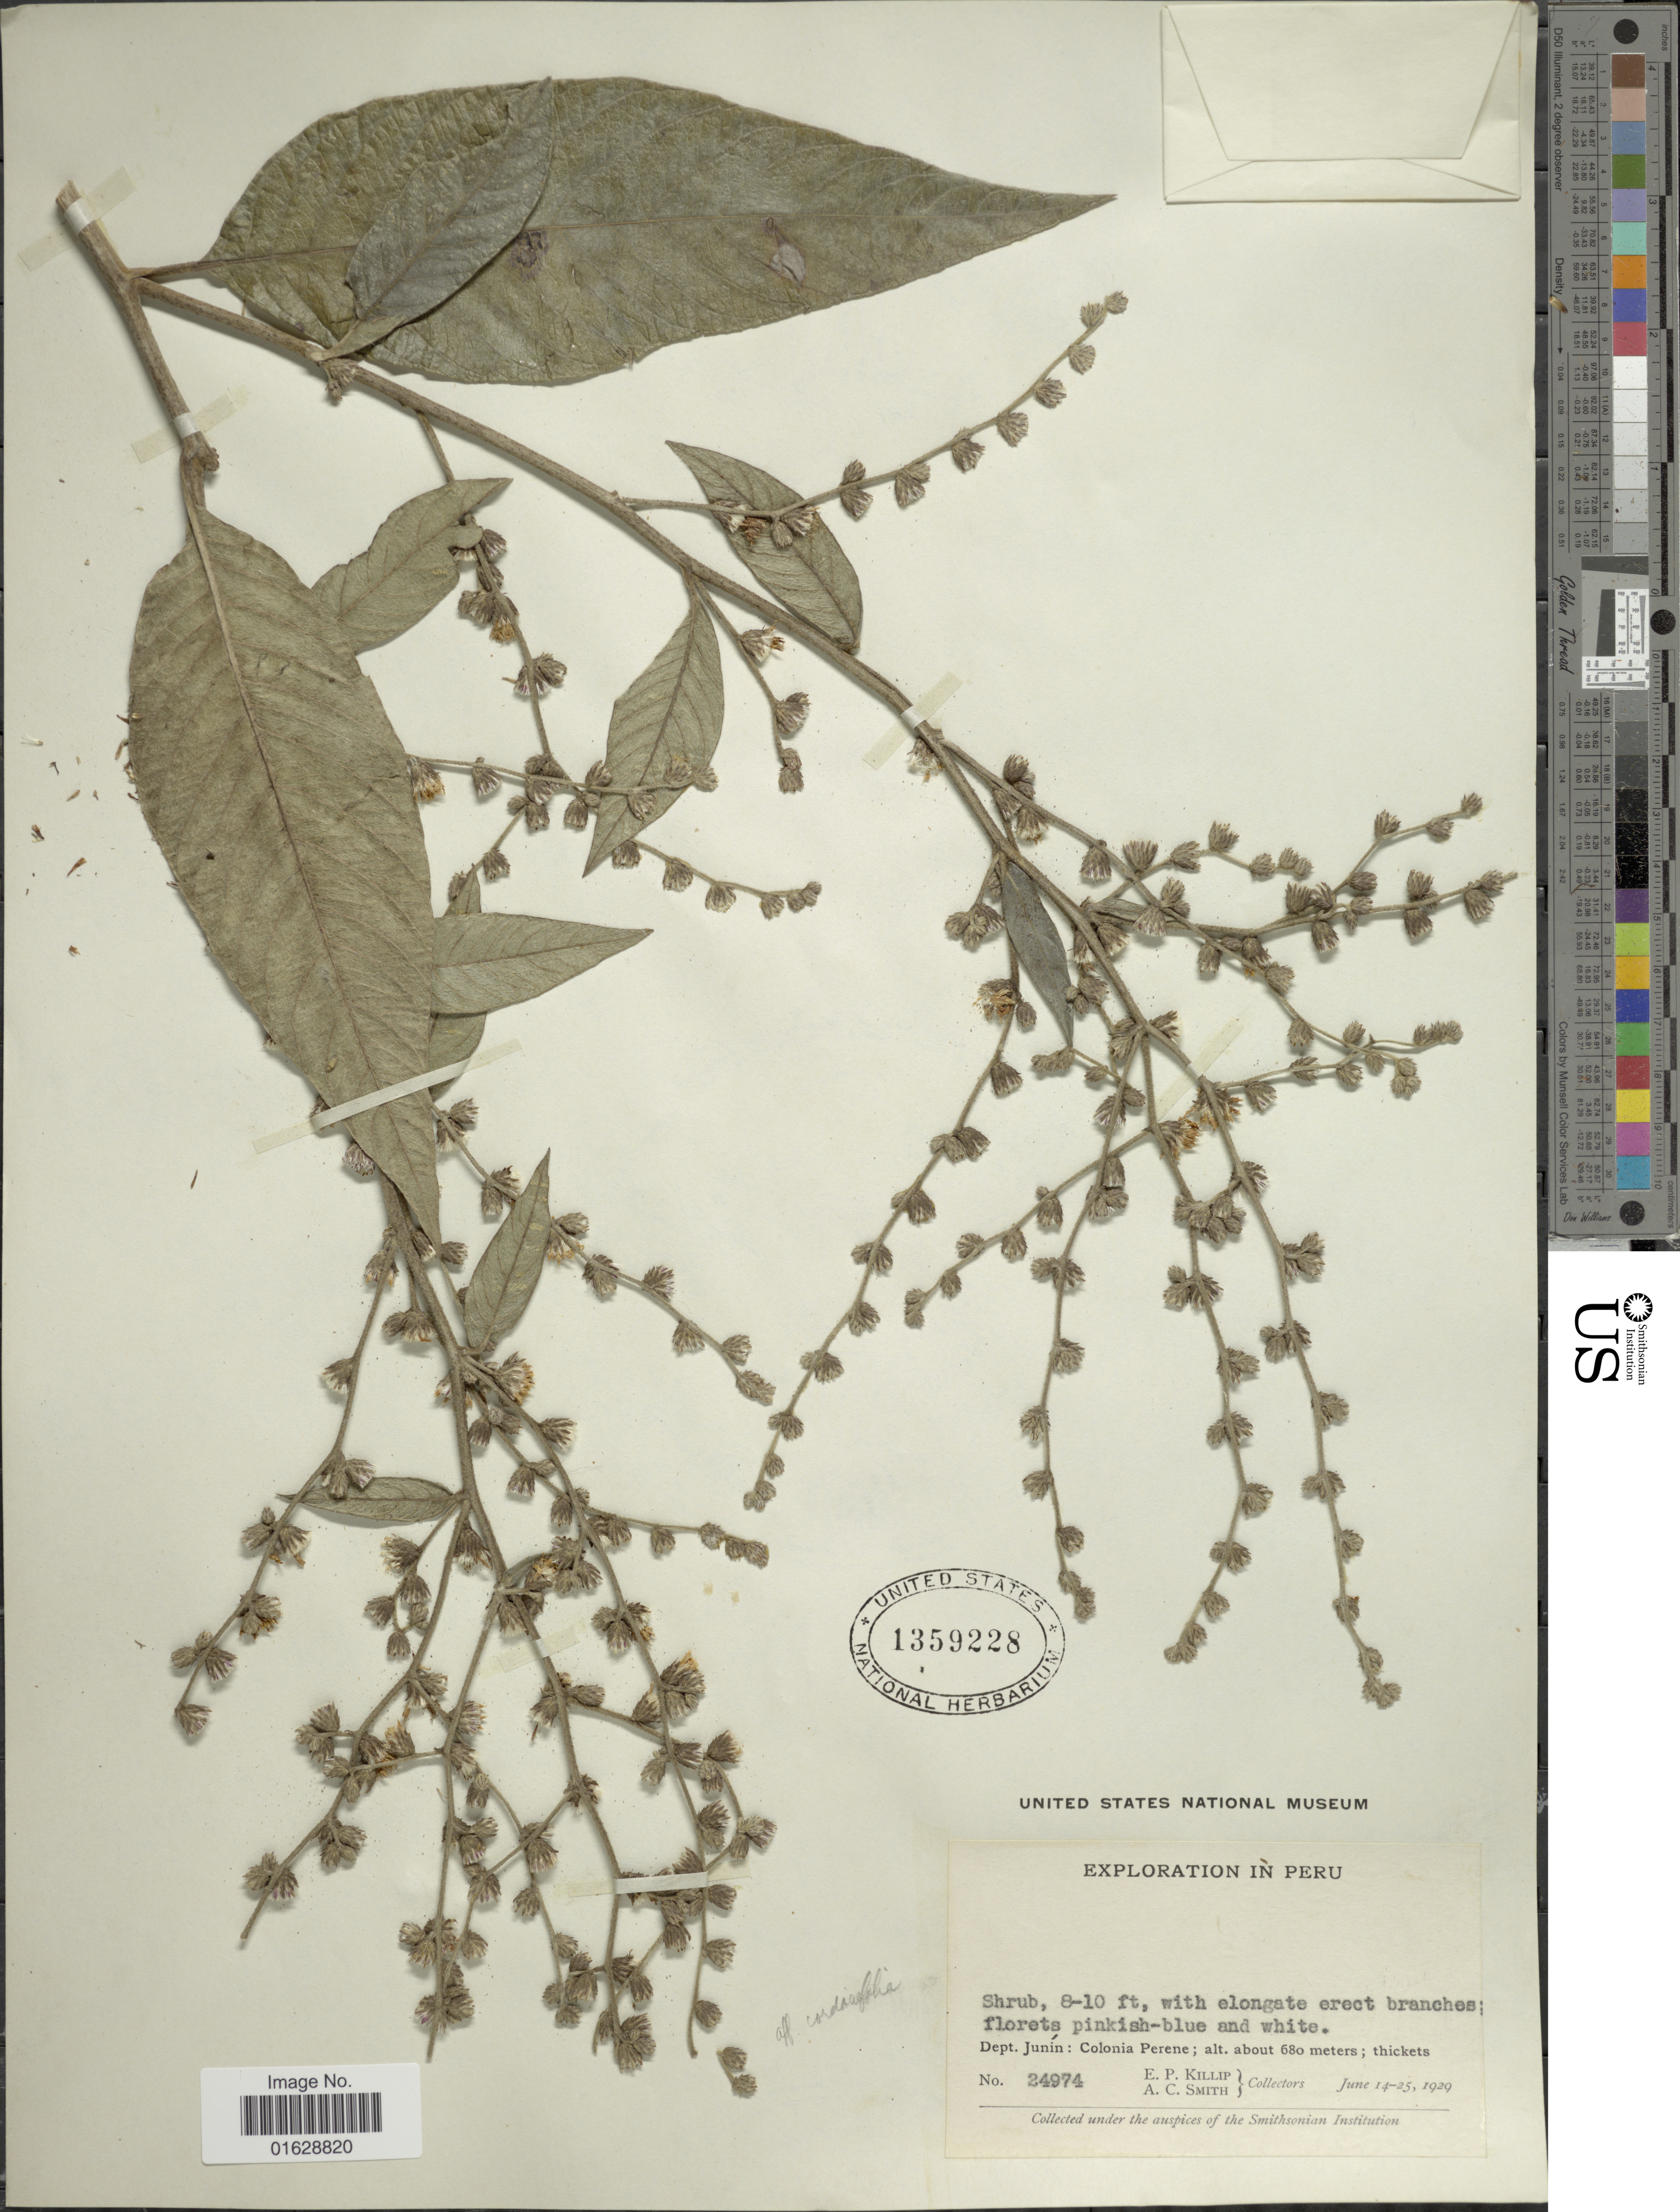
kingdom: Plantae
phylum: Tracheophyta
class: Magnoliopsida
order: Asterales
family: Asteraceae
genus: Lepidaploa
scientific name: Lepidaploa canescens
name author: (Kunth) H. Rob.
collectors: E. P. Killip & A. C. Smith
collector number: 24974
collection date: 1929-06-14/1929-06-25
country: Peru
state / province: Junín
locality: Colonia Perene.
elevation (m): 680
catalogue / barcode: US 13359228